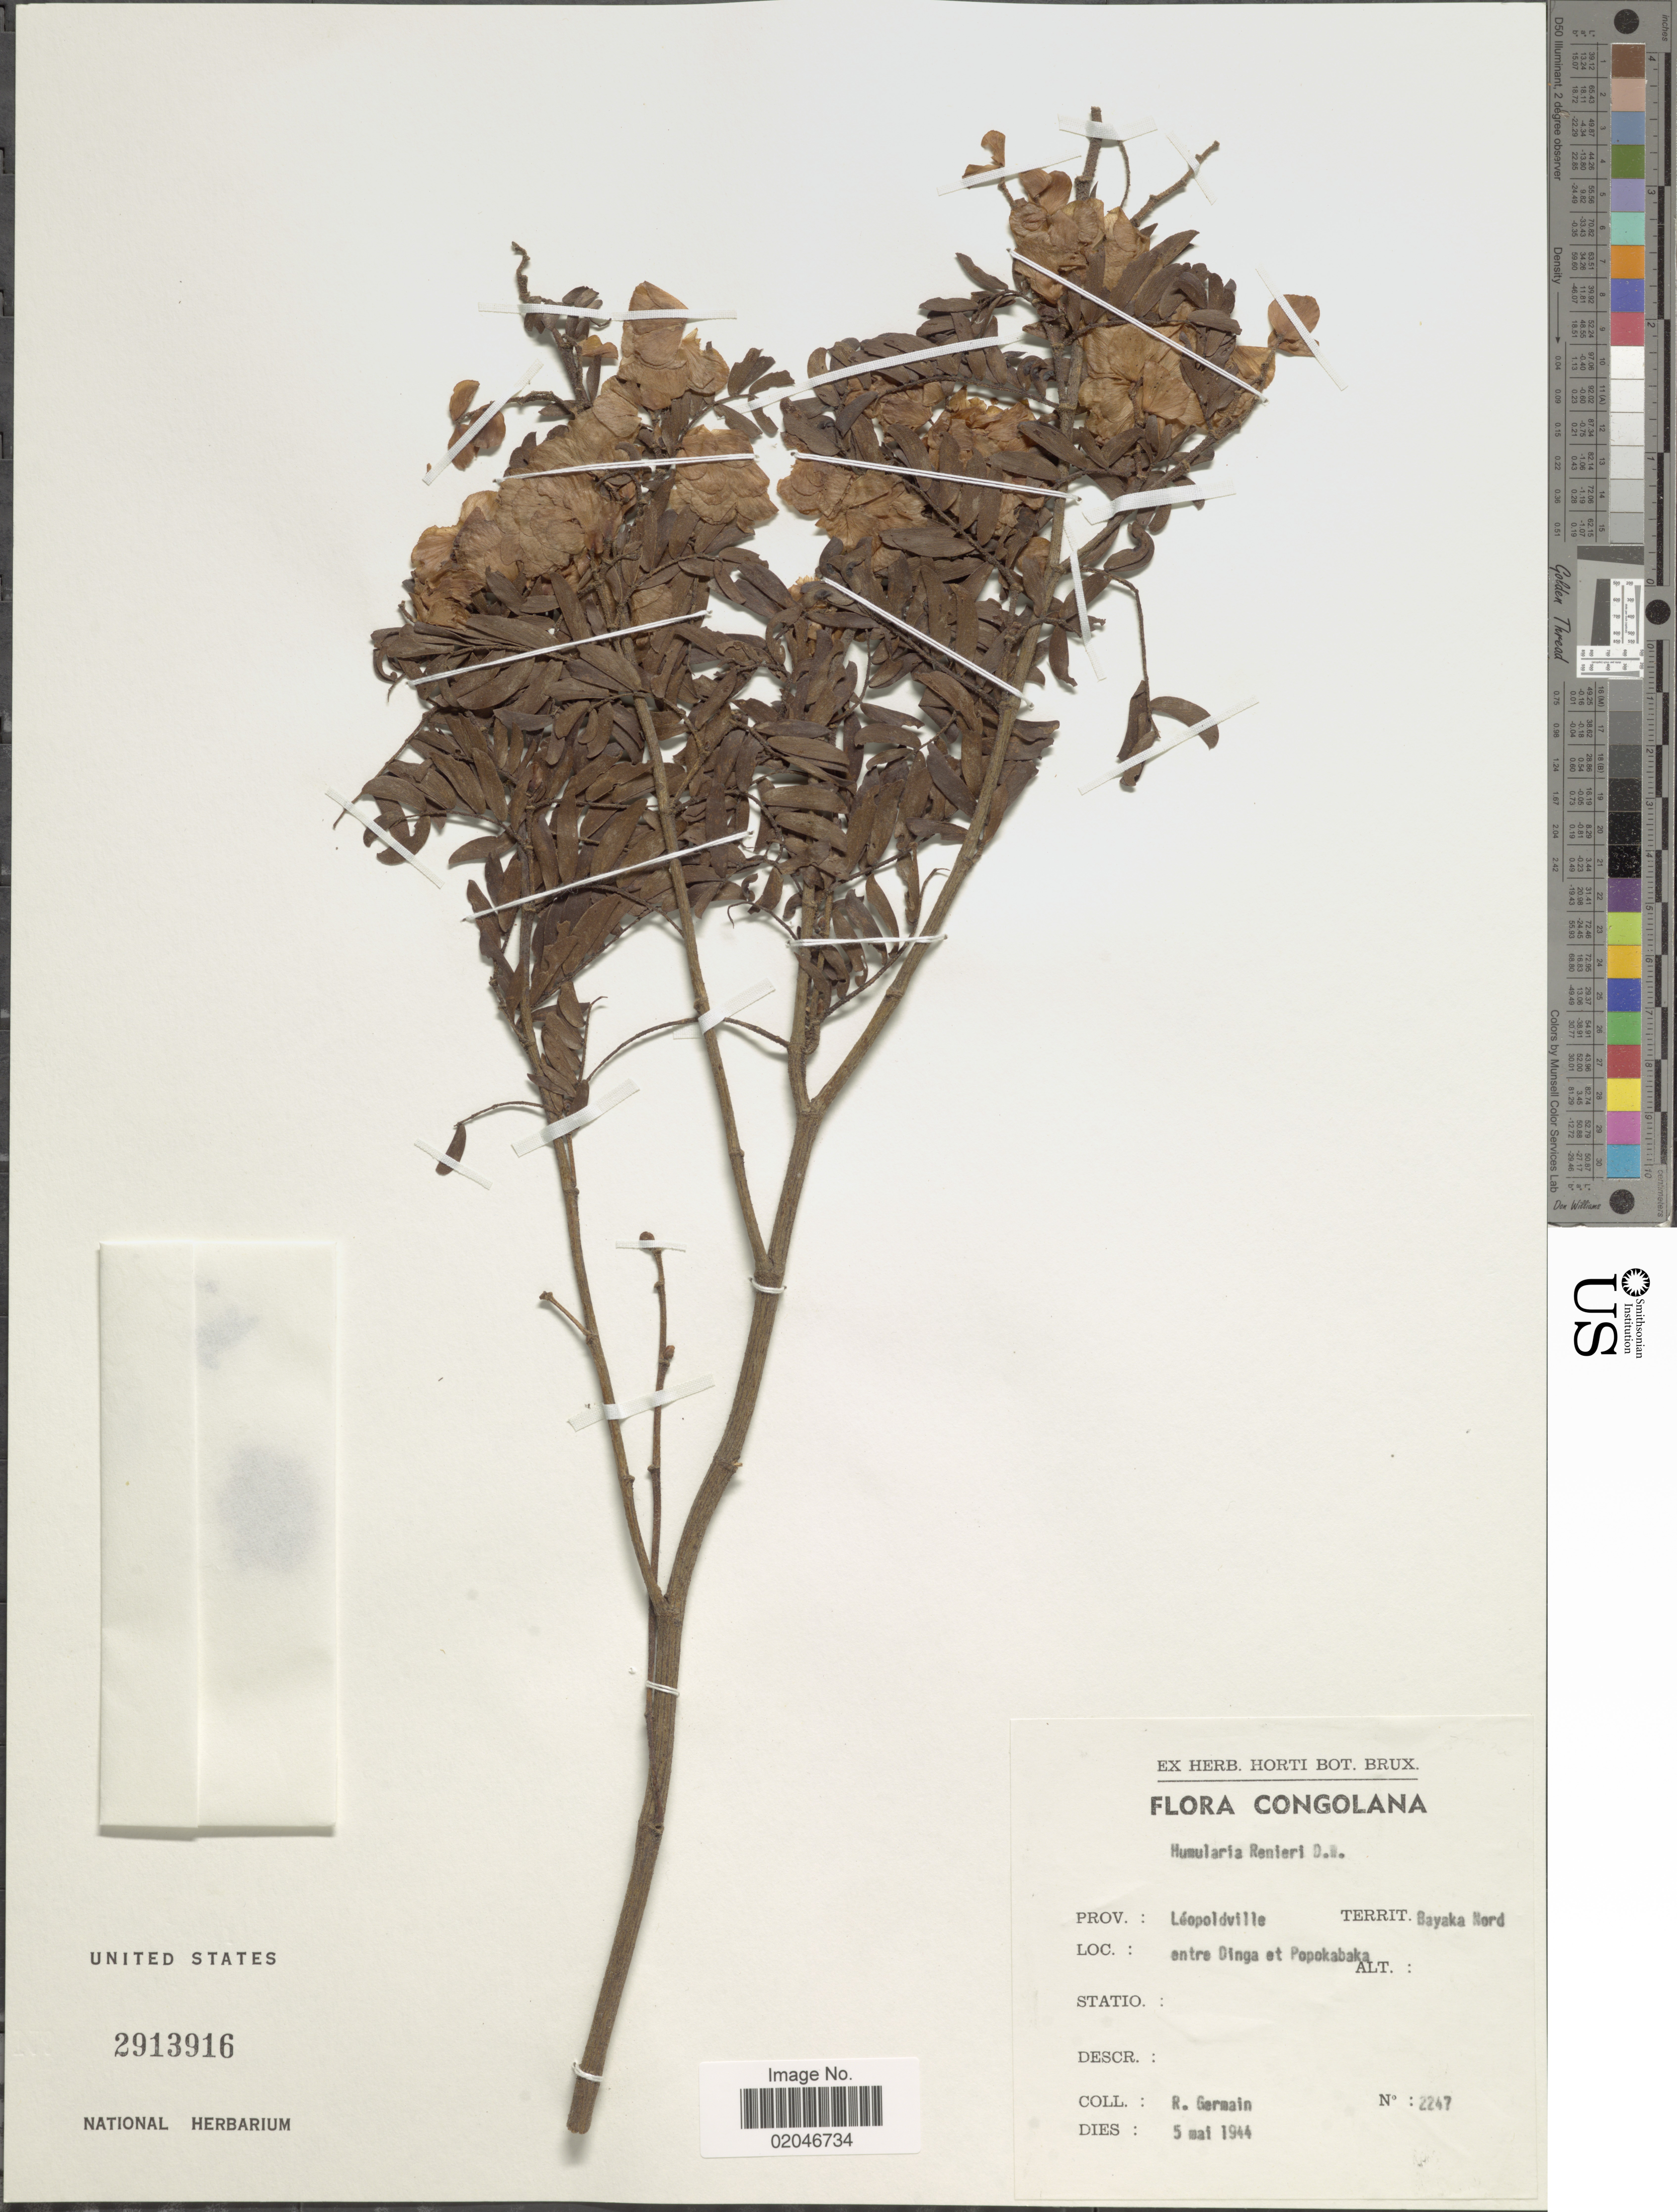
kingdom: Plantae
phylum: Tracheophyta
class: Magnoliopsida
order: Fabales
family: Fabaceae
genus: Humularia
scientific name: Humularia renieri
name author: (De Wild.) P.A. Duvign.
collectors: R. Germain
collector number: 2247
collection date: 1944-05-05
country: Congo, Democratic Republic of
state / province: Kwango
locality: Prov.: Leopoldville. Territ. Bayaka Nord. Entre Dinga et Popokabaka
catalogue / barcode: US 2913916